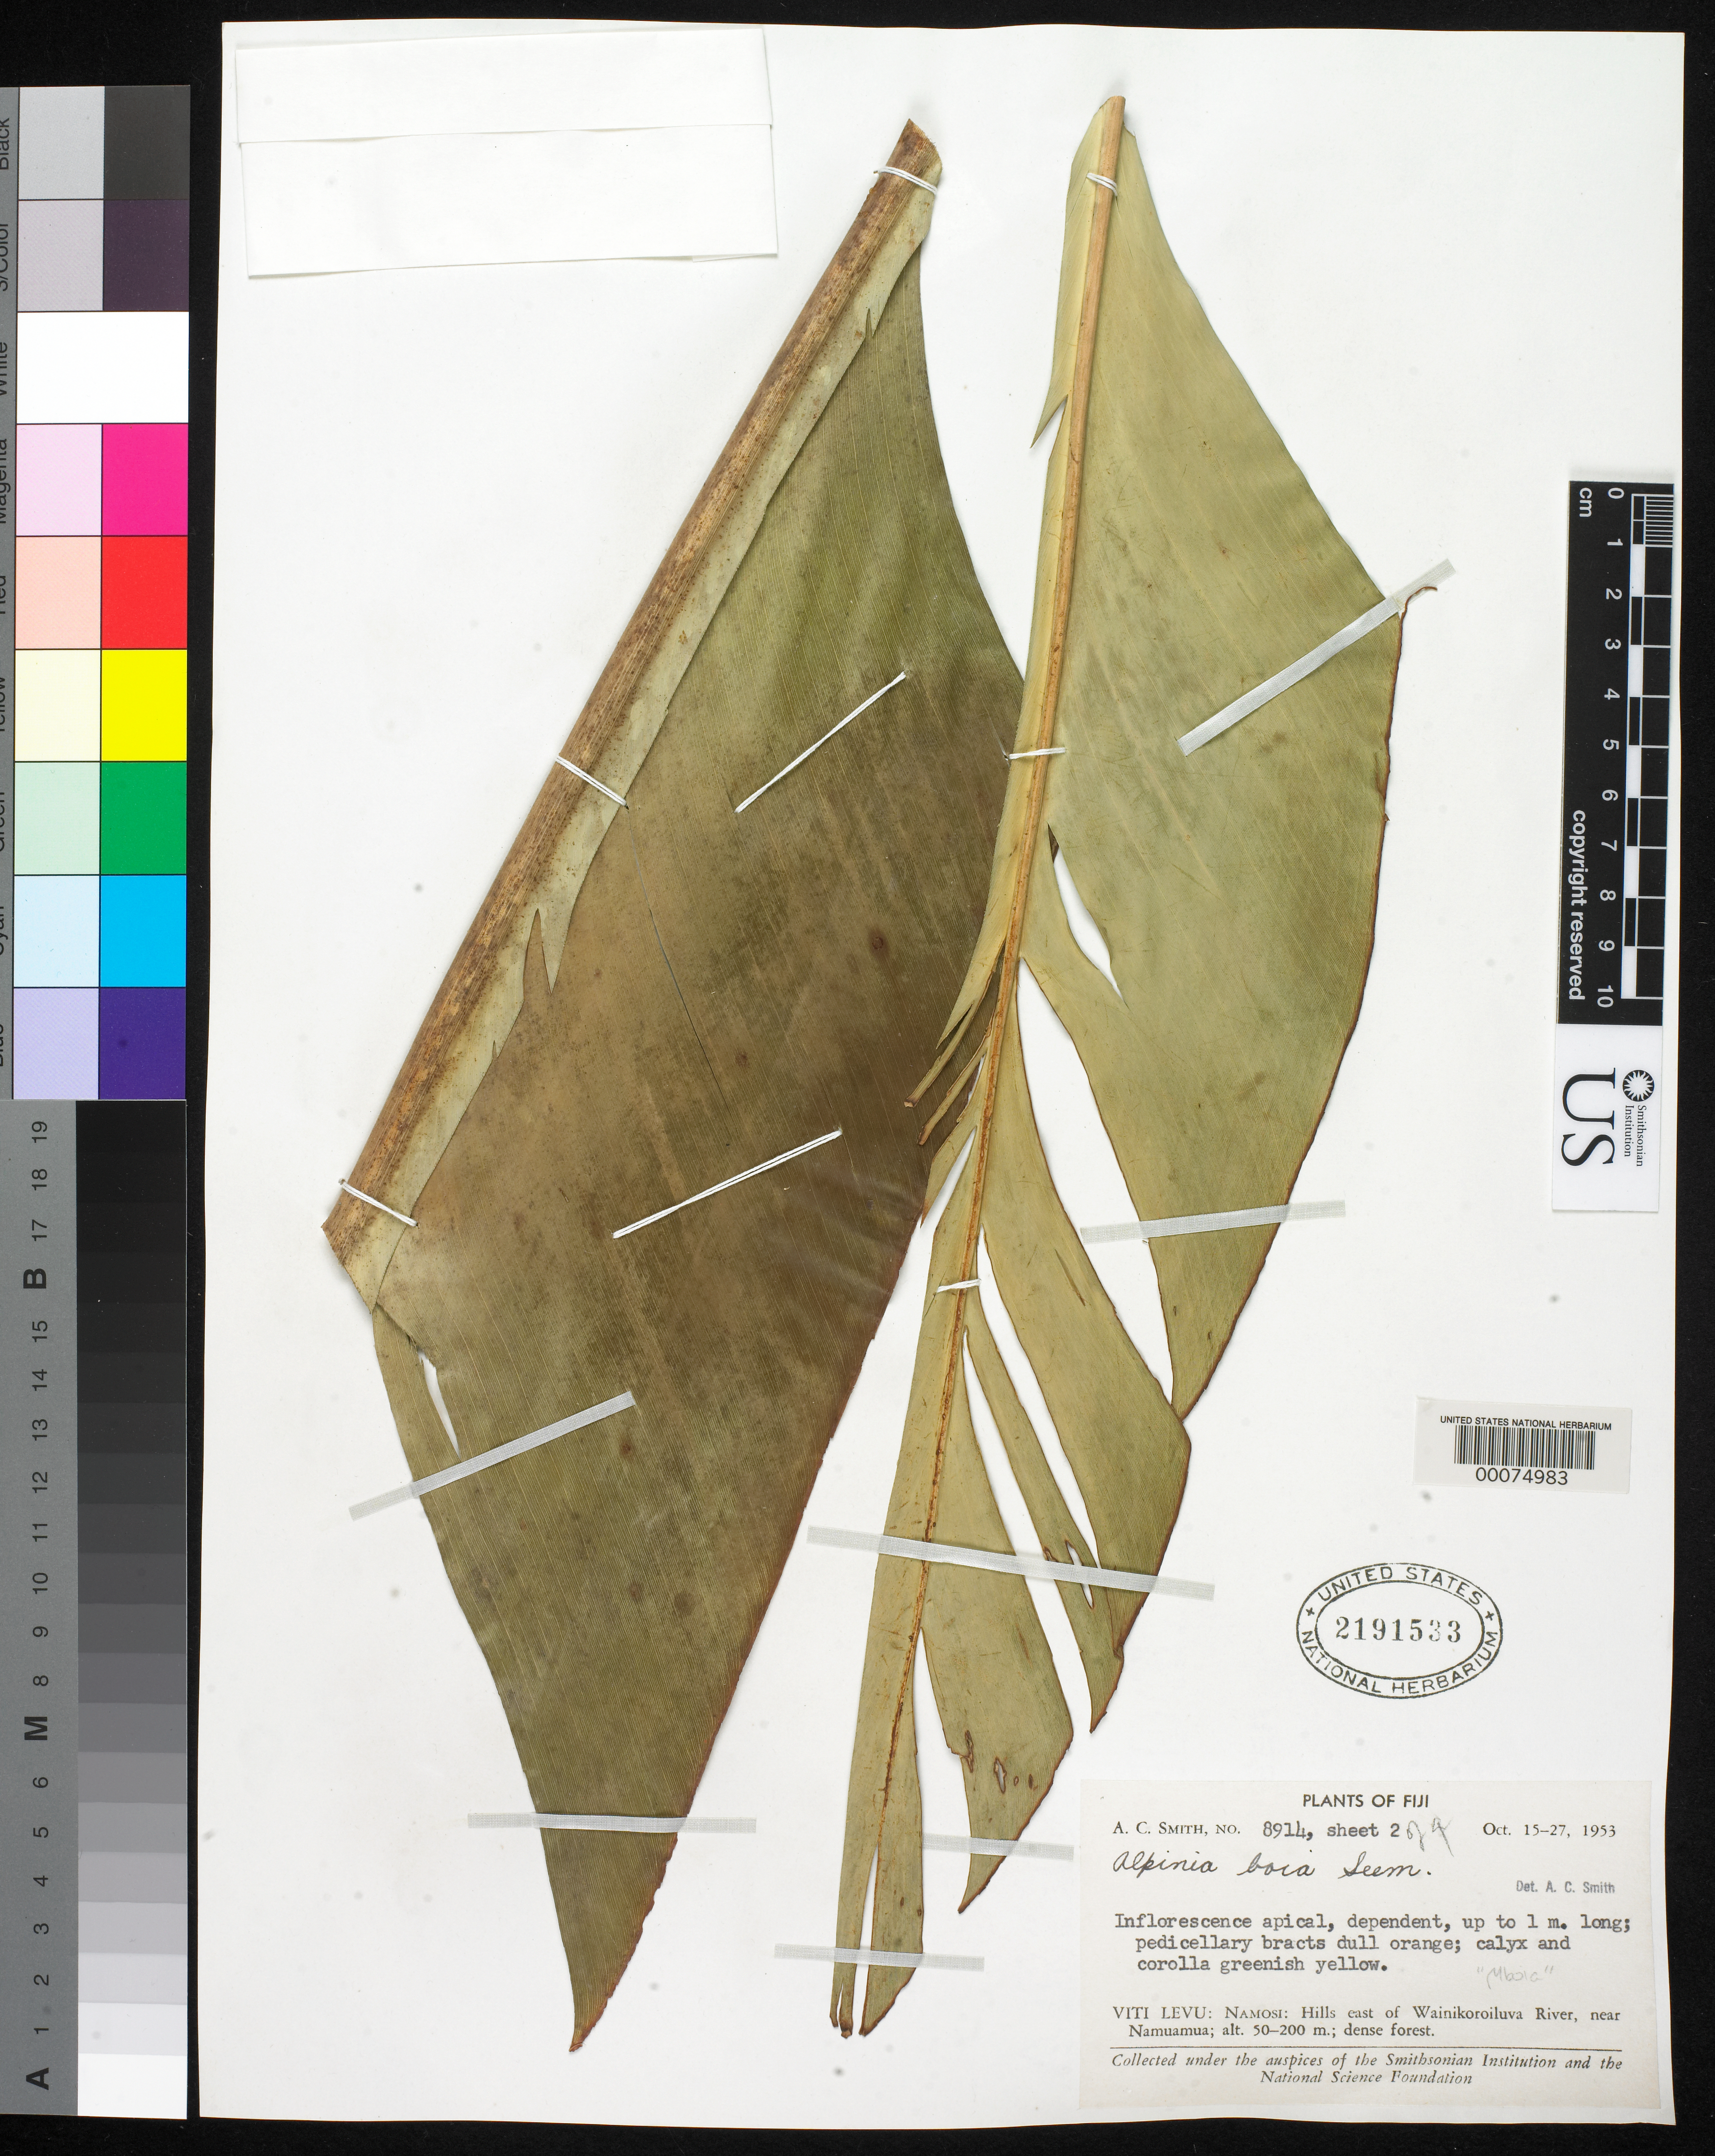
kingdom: Plantae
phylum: Tracheophyta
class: Liliopsida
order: Zingiberales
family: Zingiberaceae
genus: Alpinia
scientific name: Alpinia boia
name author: Seem.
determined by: Smith, A. C.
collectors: A. C. Smith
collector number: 8914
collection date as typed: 15 Oct 1953 to 27 Oct 1953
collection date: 1953-10-15/1953-10-27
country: Fiji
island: Viti Levu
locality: Namosi Prov., hills east of Wainikoroiluva River, near Namuamua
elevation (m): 50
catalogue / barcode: US 2191533